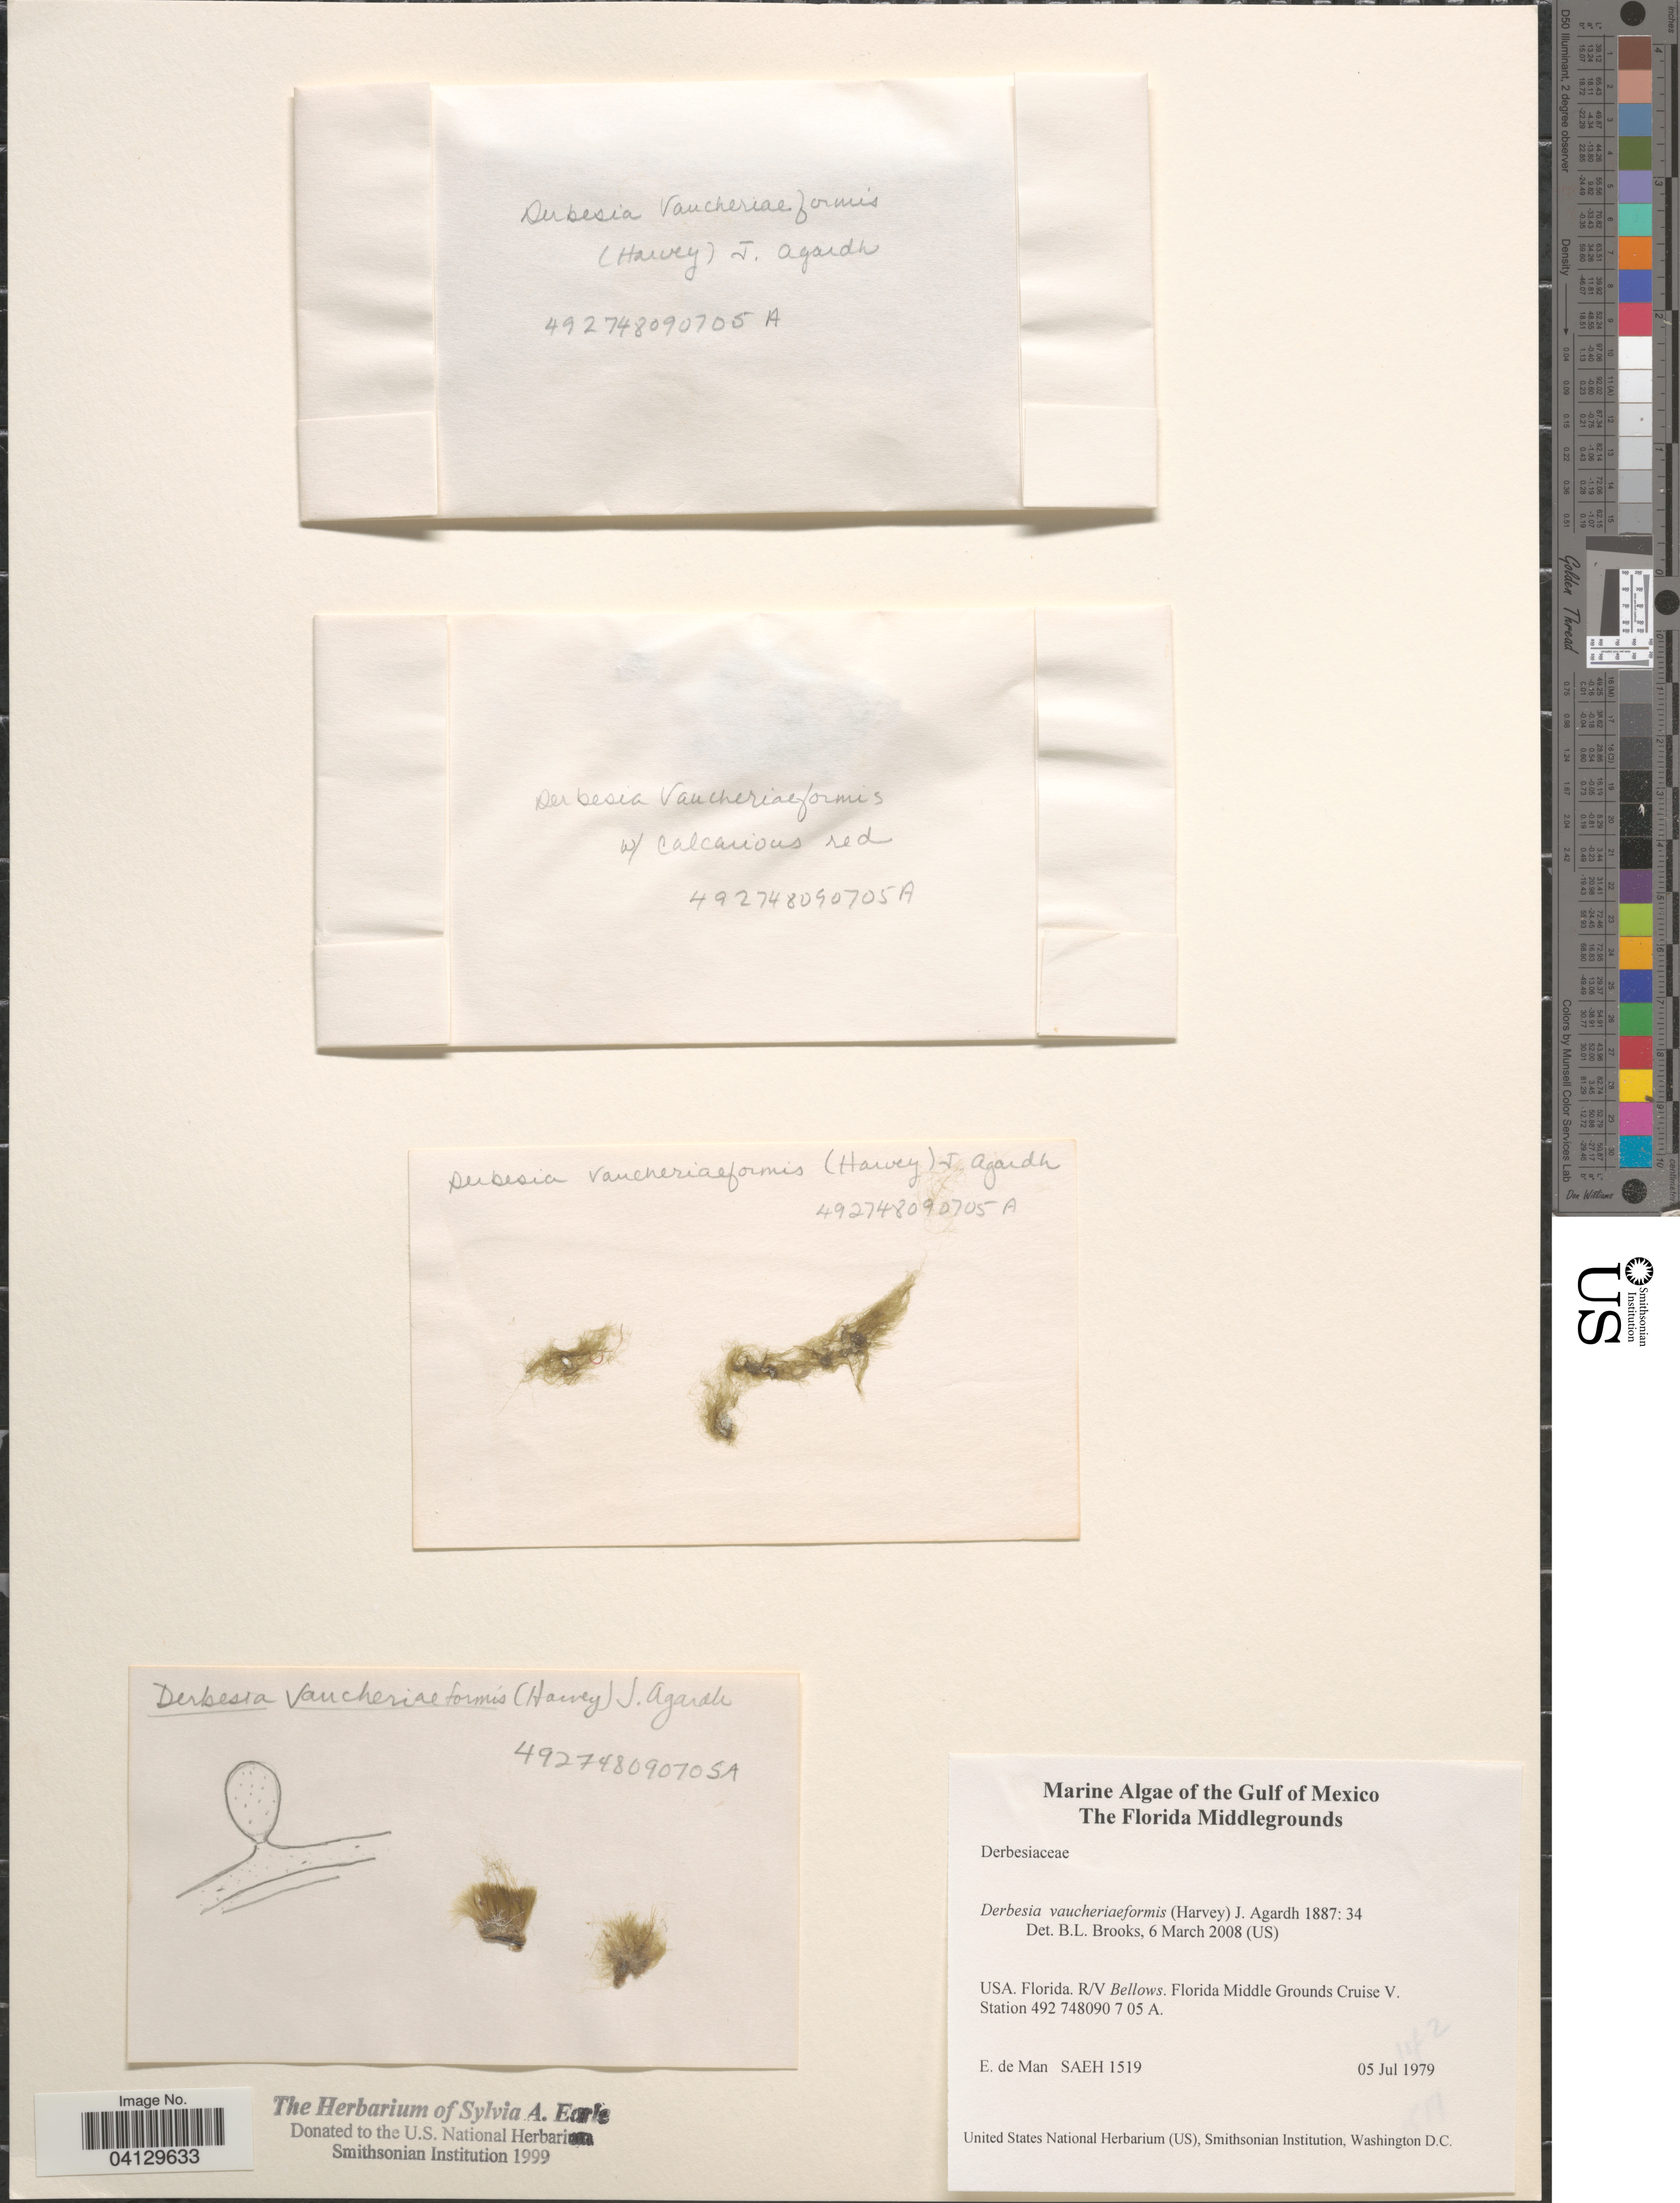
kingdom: Plantae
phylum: Chlorophyta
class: Ulvophyceae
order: Bryopsidales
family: Derbesiaceae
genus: Derbesia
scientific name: Derbesia vaucheriaeformis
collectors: E. de Man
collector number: SAEH1519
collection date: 1979-07-05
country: United States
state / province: Florida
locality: The Gulf of Mexico. The Florida Middlegrounds. R/V Bellows. Florida Middle Grounds Cruise V. Station 492 748090 7 05 A.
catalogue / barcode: US 329070